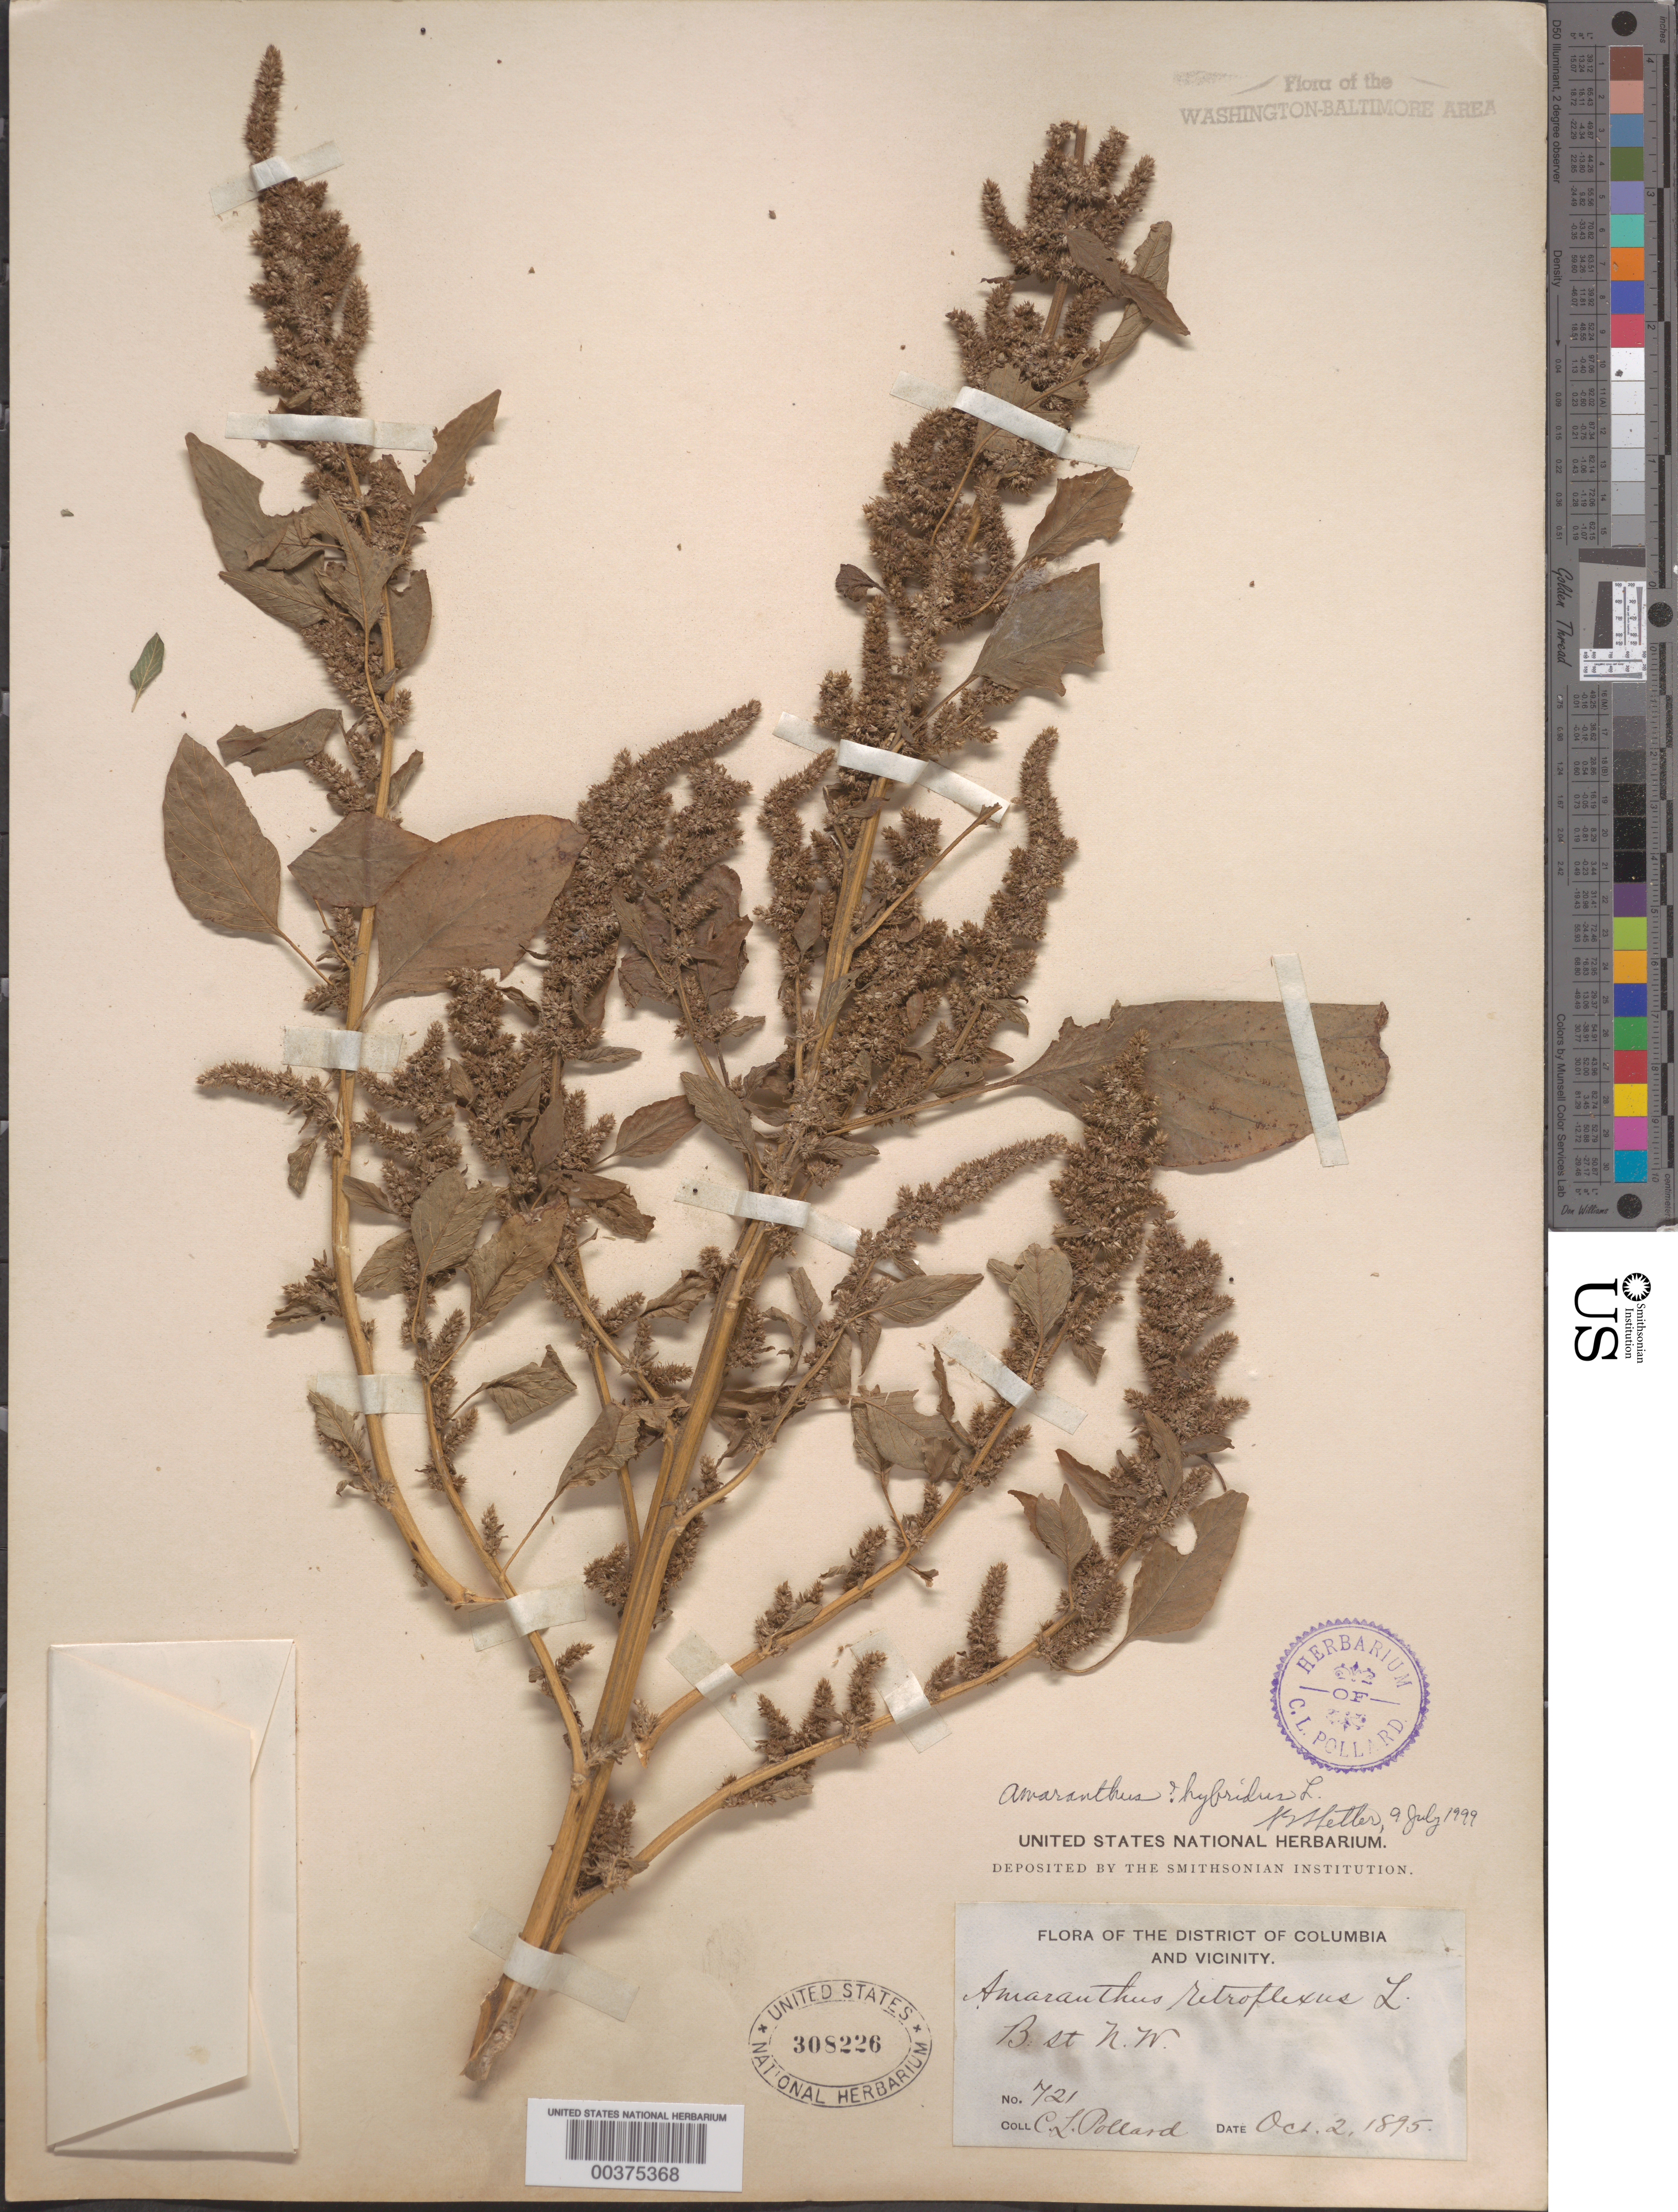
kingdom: Plantae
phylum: Tracheophyta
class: Magnoliopsida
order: Caryophyllales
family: Amaranthaceae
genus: Amaranthus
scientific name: Amaranthus hybridus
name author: L.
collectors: C. L. Pollard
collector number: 721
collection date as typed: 02 Oct 1895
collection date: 1895-10-02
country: United States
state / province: District of Columbia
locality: B Street, NW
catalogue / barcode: US 308226